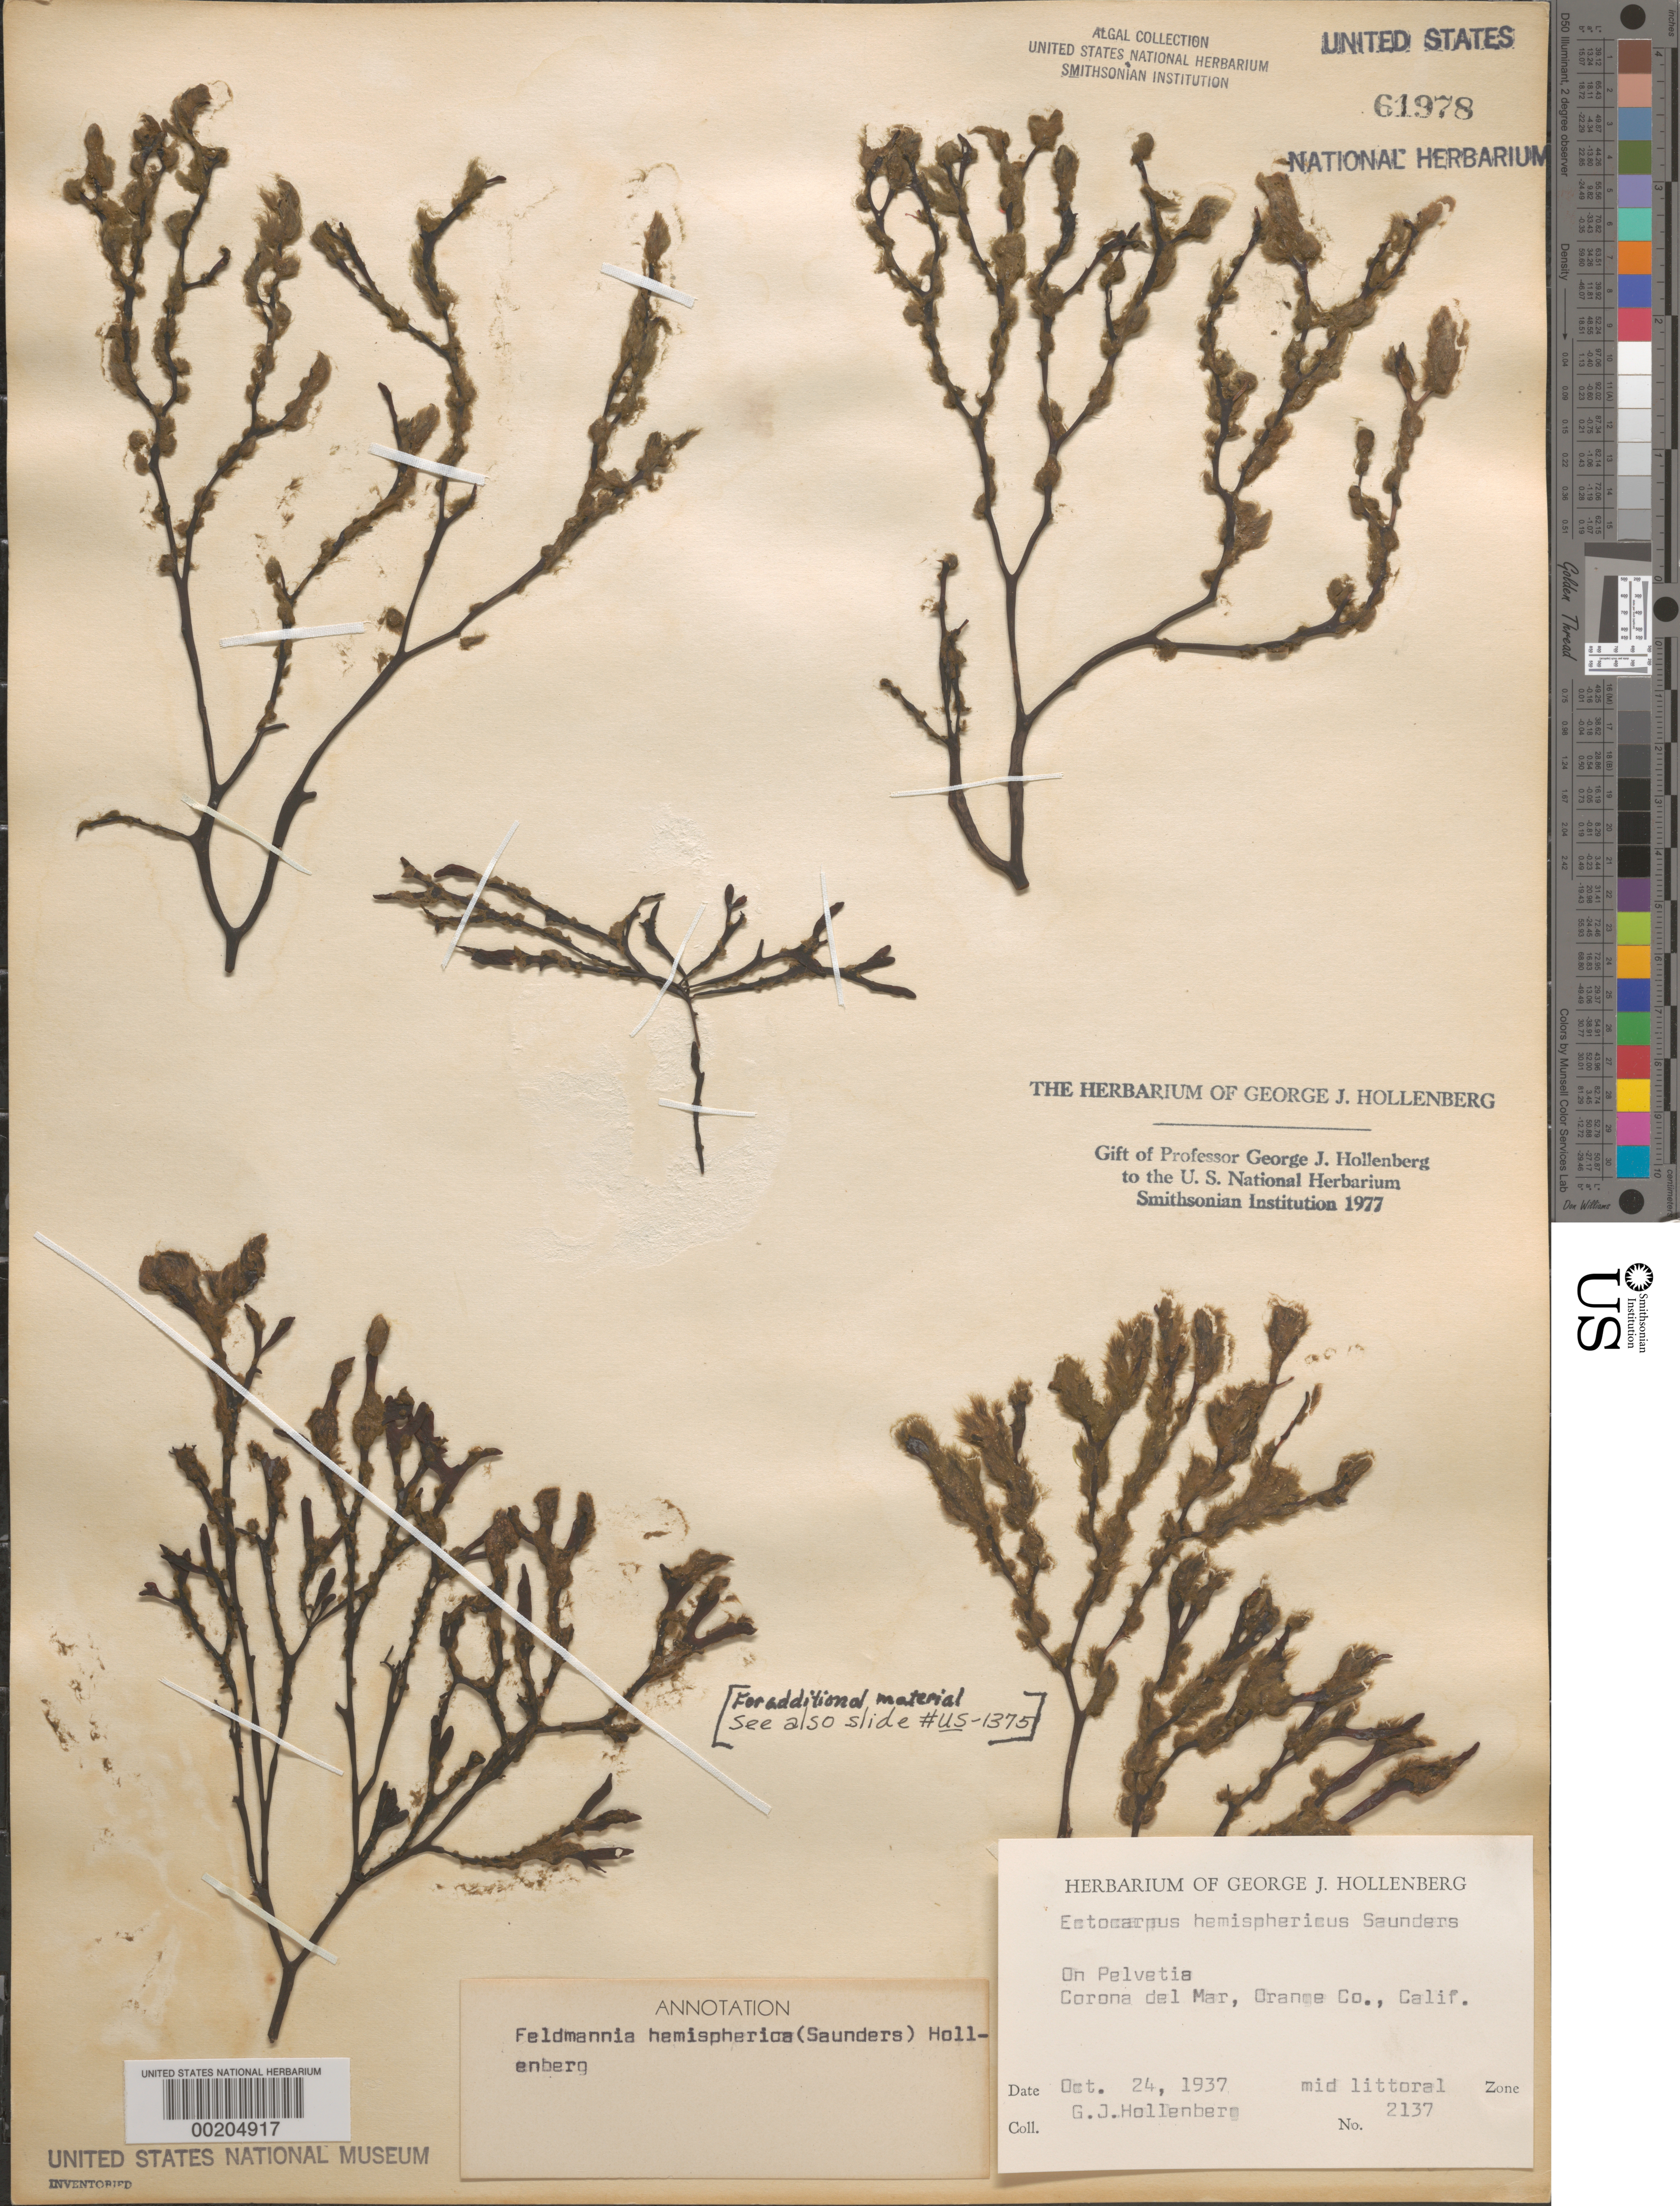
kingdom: Chromista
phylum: Ochrophyta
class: Phaeophyceae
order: Ectocarpales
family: Acinetosporaceae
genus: Feldmannia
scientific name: Feldmannia hemispherica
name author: (D.A. Saunders) Hollenb.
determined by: Hollenberg, George J.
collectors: G. Hollenberg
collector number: GJH 2137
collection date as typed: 24 October 1937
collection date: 1937-10-24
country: United States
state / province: California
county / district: Orange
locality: Corona del Mar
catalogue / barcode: US 61978